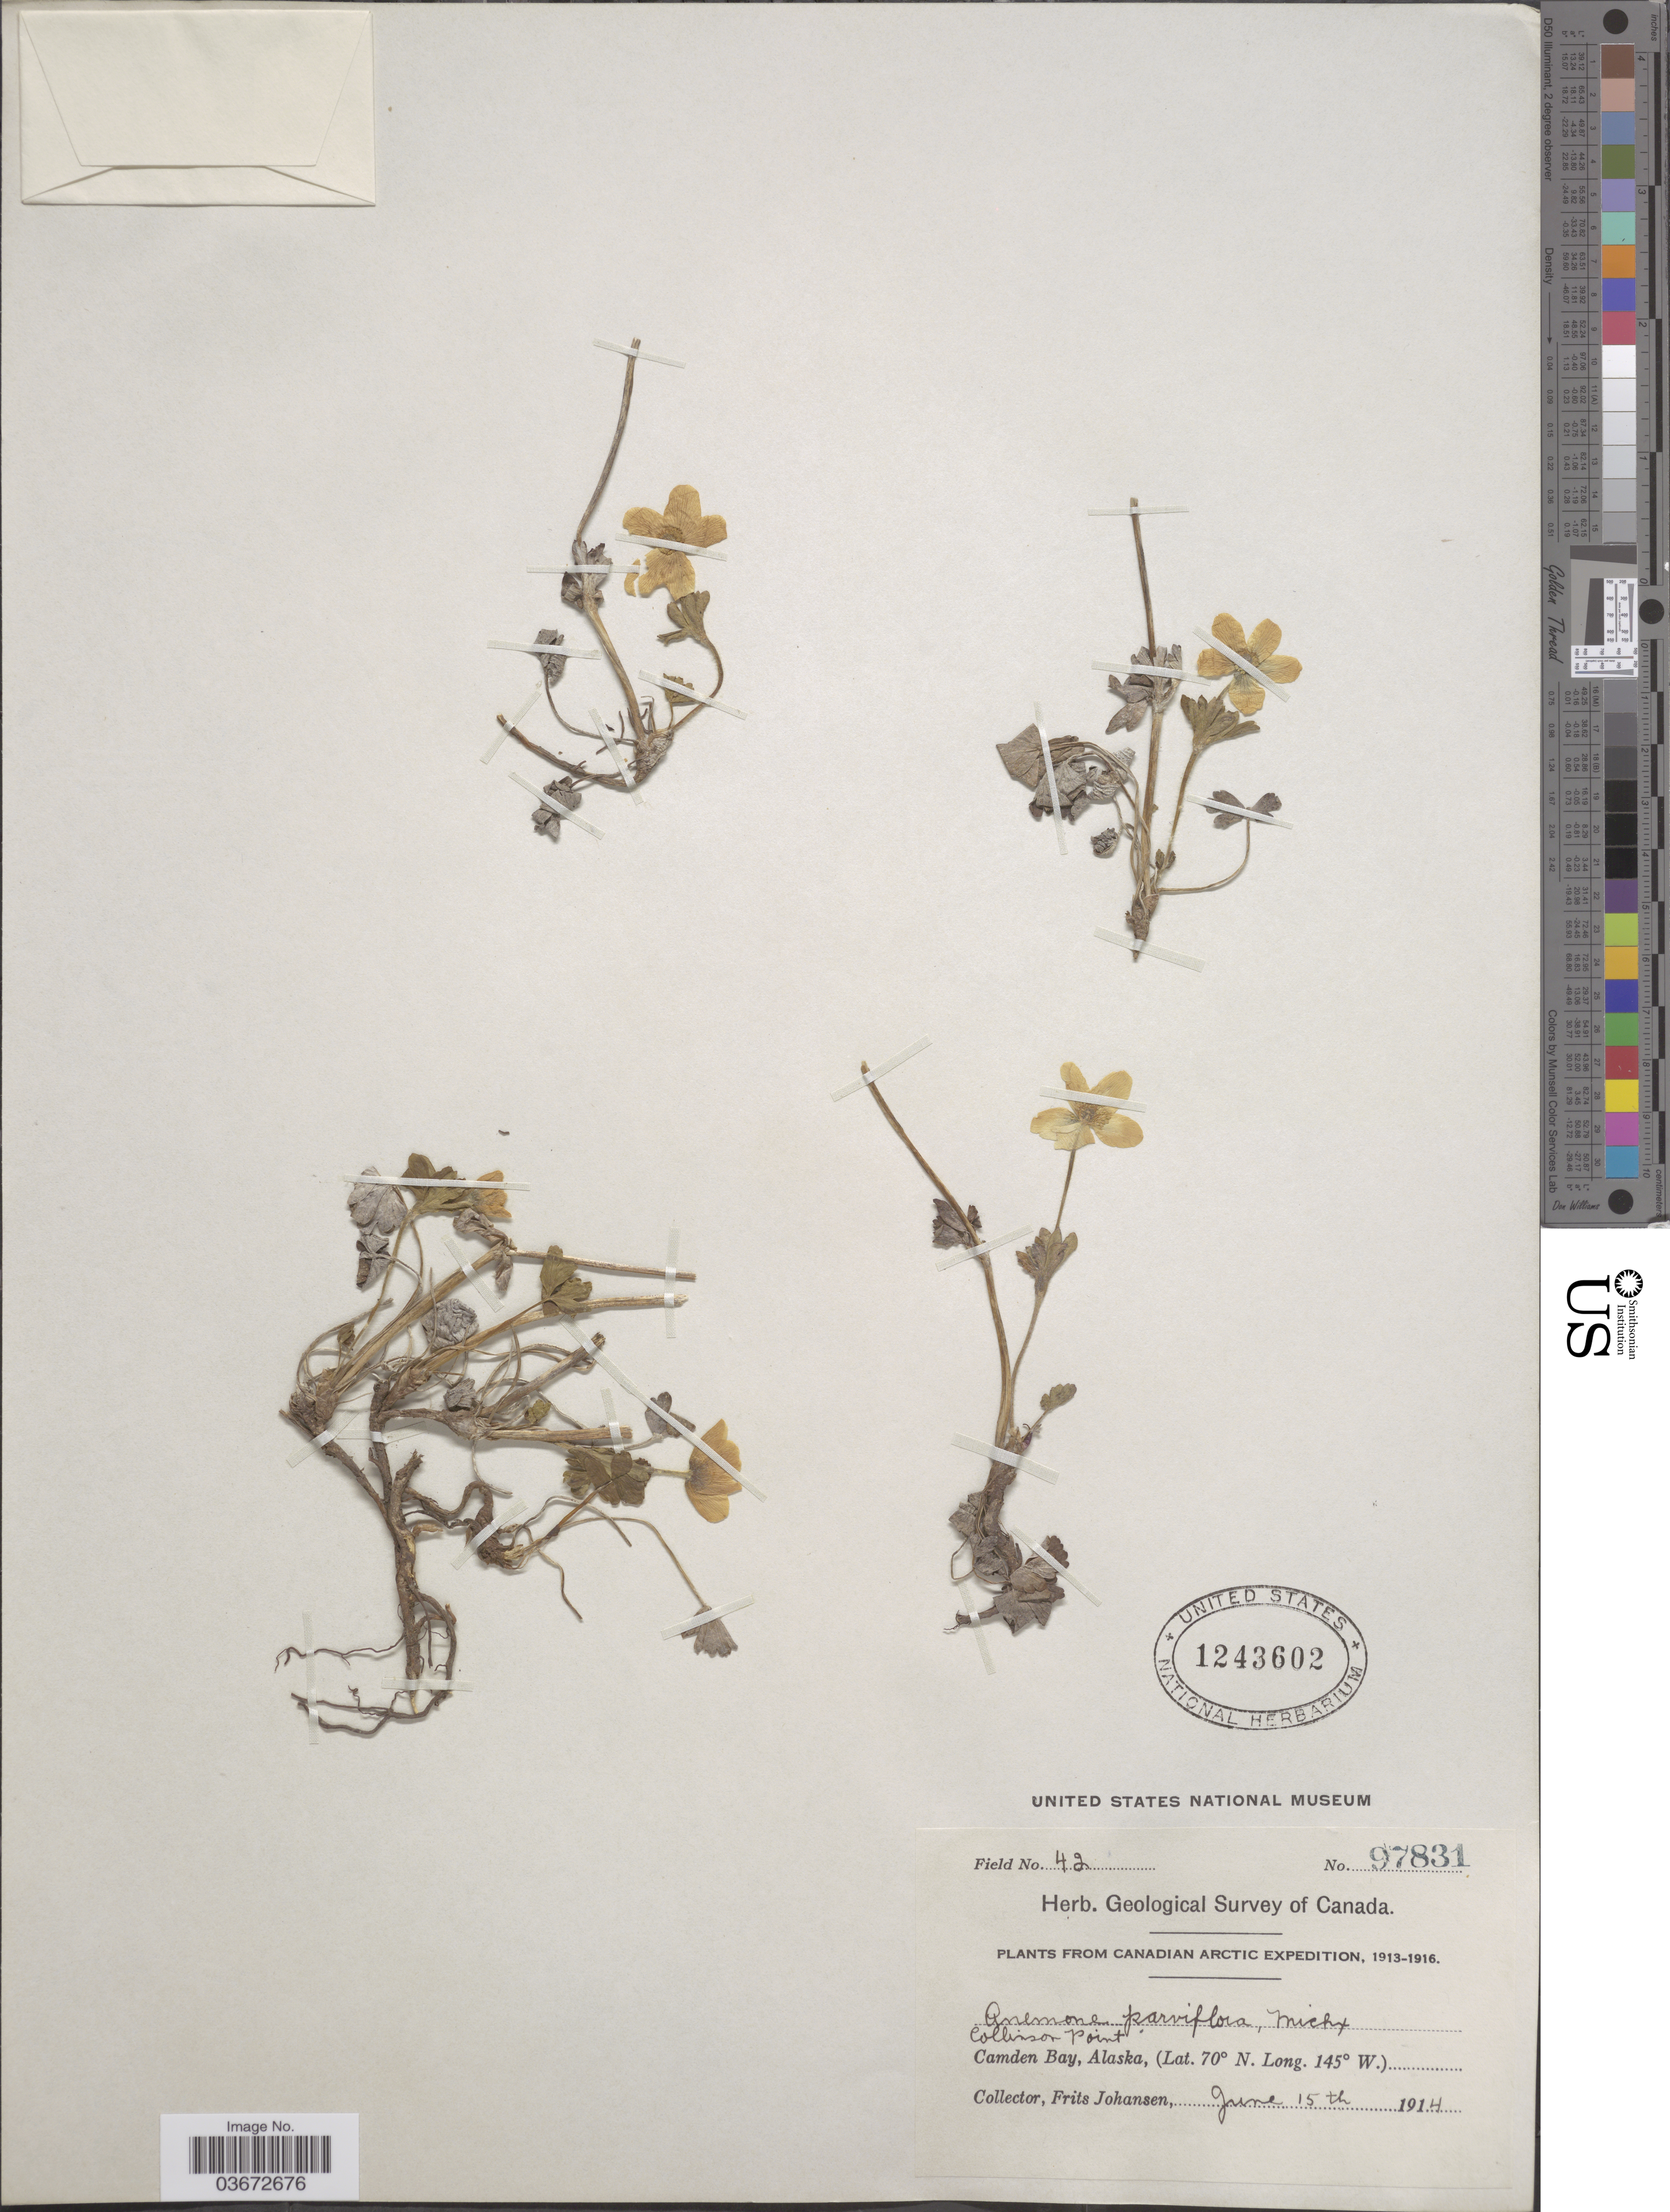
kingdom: Plantae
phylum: Tracheophyta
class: Magnoliopsida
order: Ranunculales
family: Ranunculaceae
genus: Anemone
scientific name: Anemone parviflora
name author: Michx.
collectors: F. Johansen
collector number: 97831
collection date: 1914-06-15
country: United States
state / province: Alaska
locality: Canadian Arctic. Collinson Point. Camden Bay.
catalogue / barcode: US 1243602